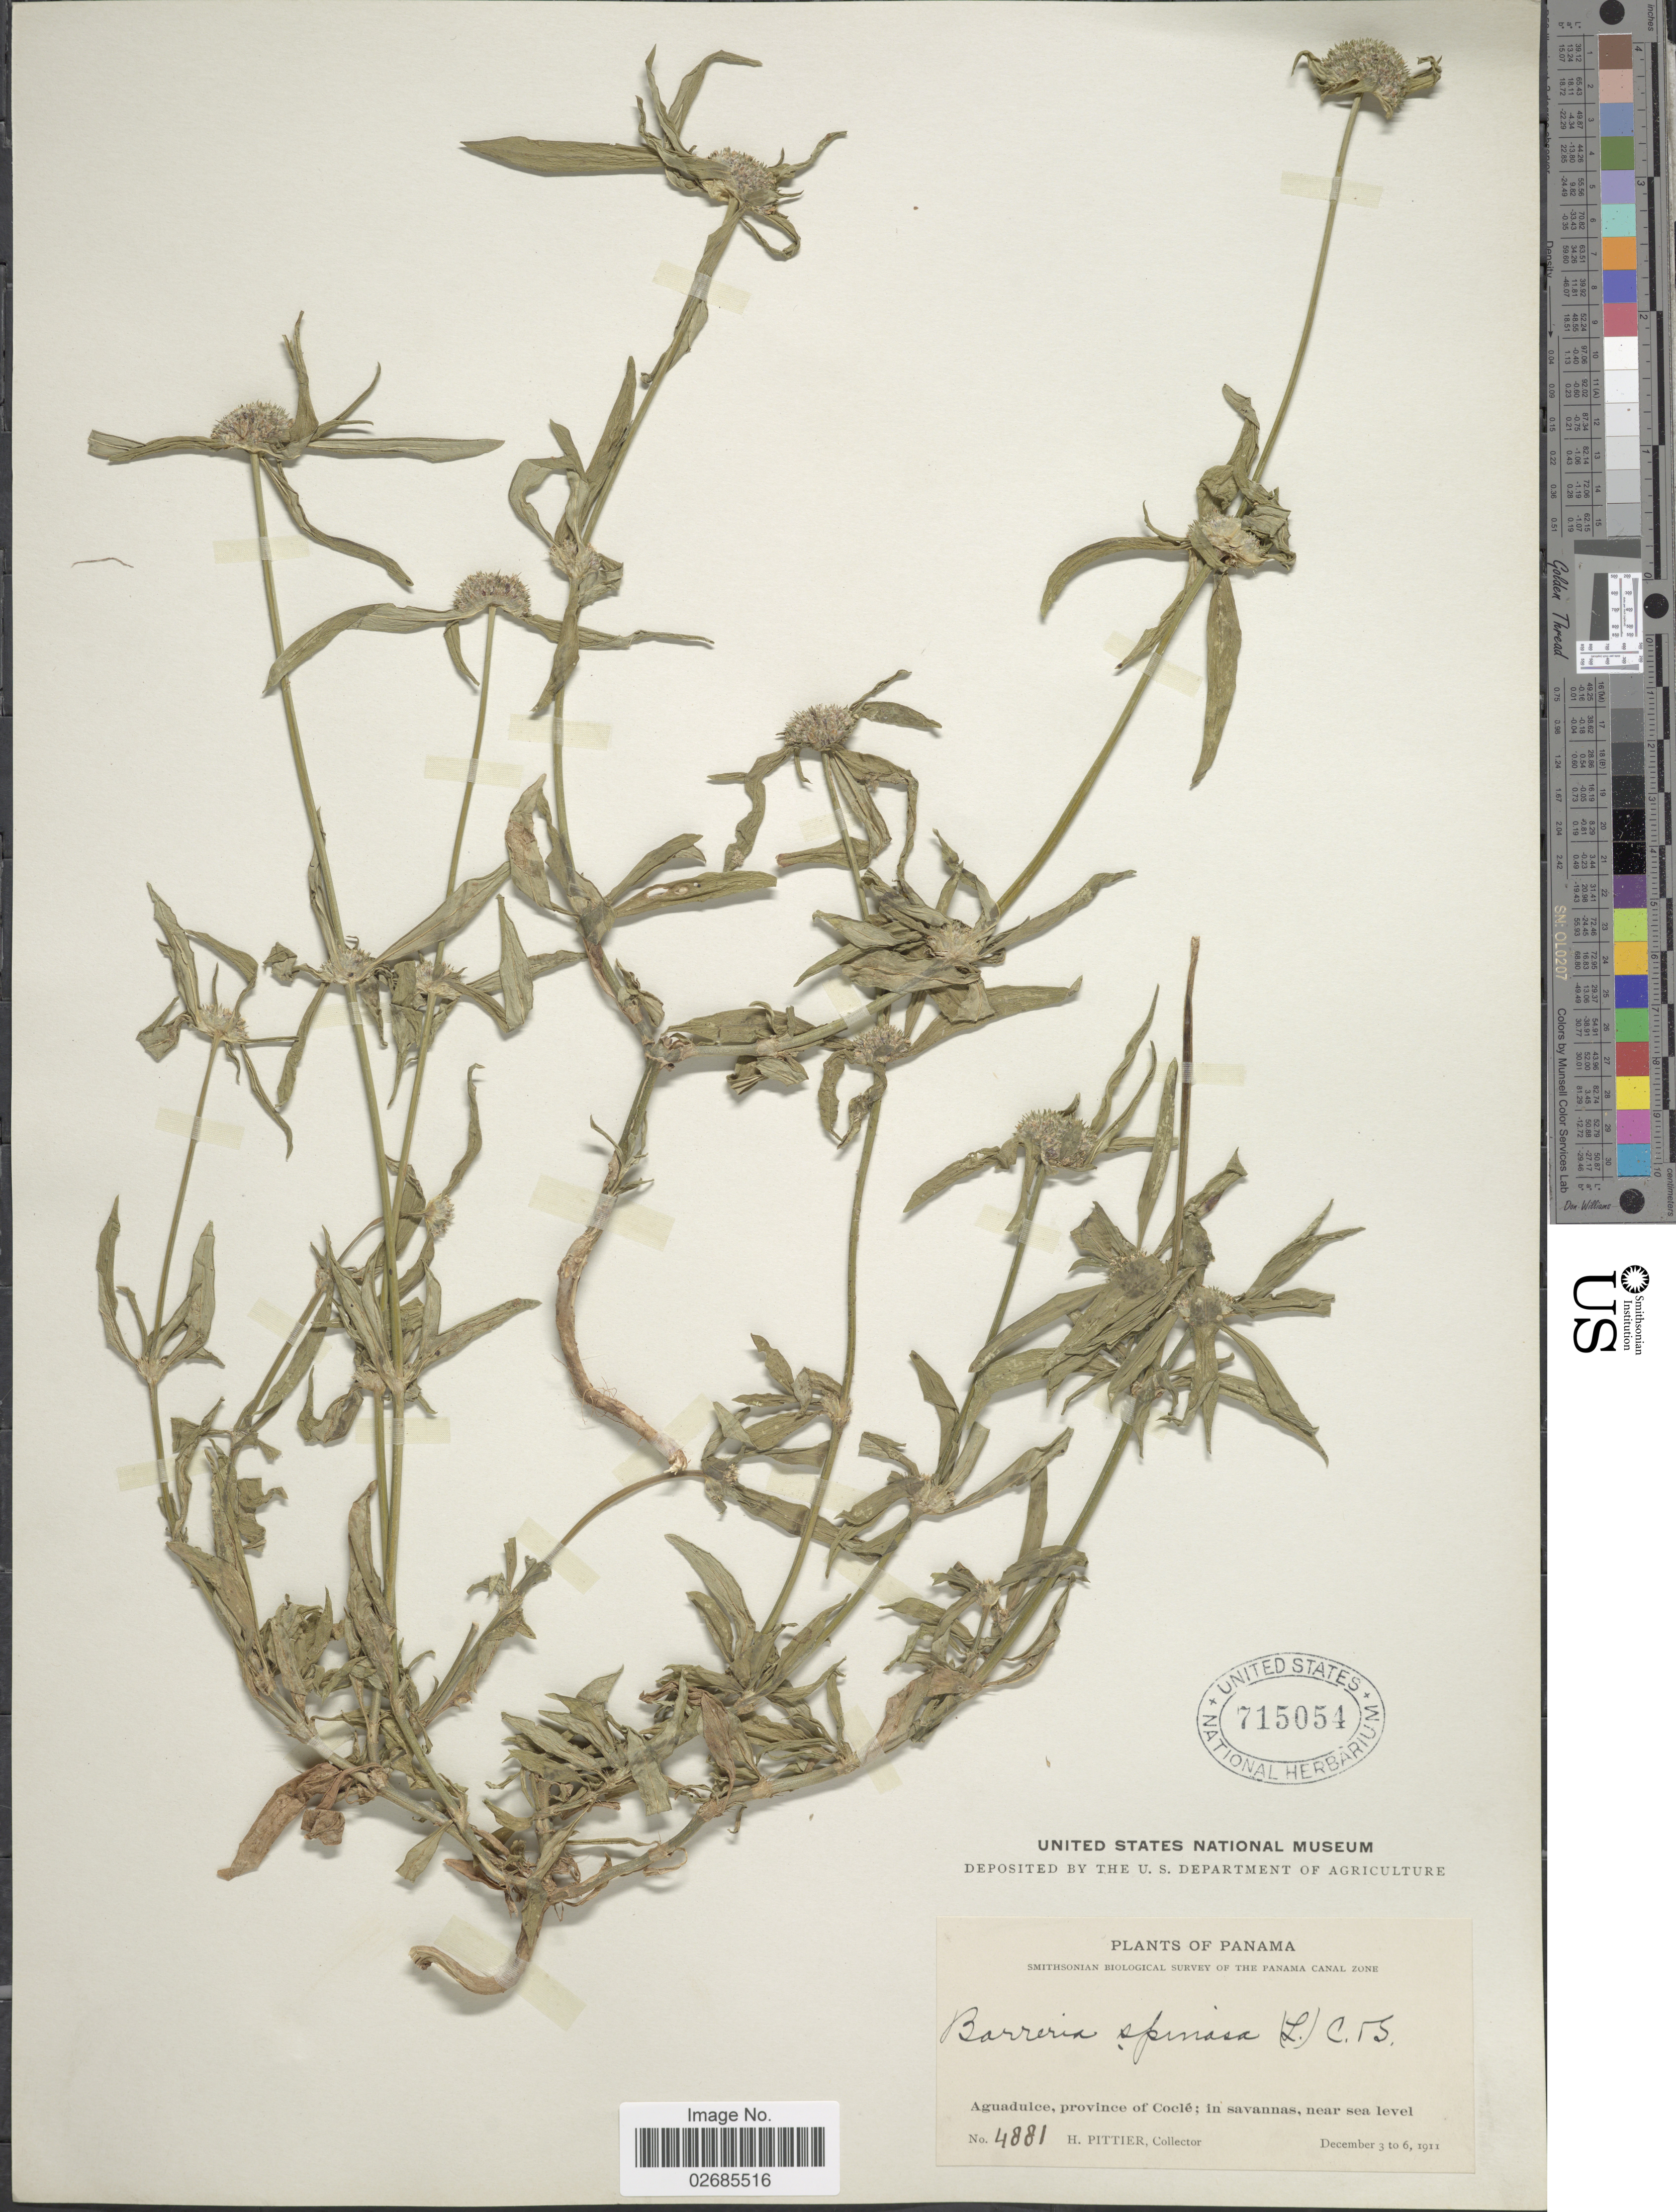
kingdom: Plantae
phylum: Tracheophyta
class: Magnoliopsida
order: Gentianales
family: Rubiaceae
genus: Borreria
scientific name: Borreria densiflora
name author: DC.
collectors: H. F. Pittier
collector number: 4881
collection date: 1911-12-03/1911-12-06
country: Panama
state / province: Coclé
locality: Aguadulce, in savannas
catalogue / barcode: US 715054